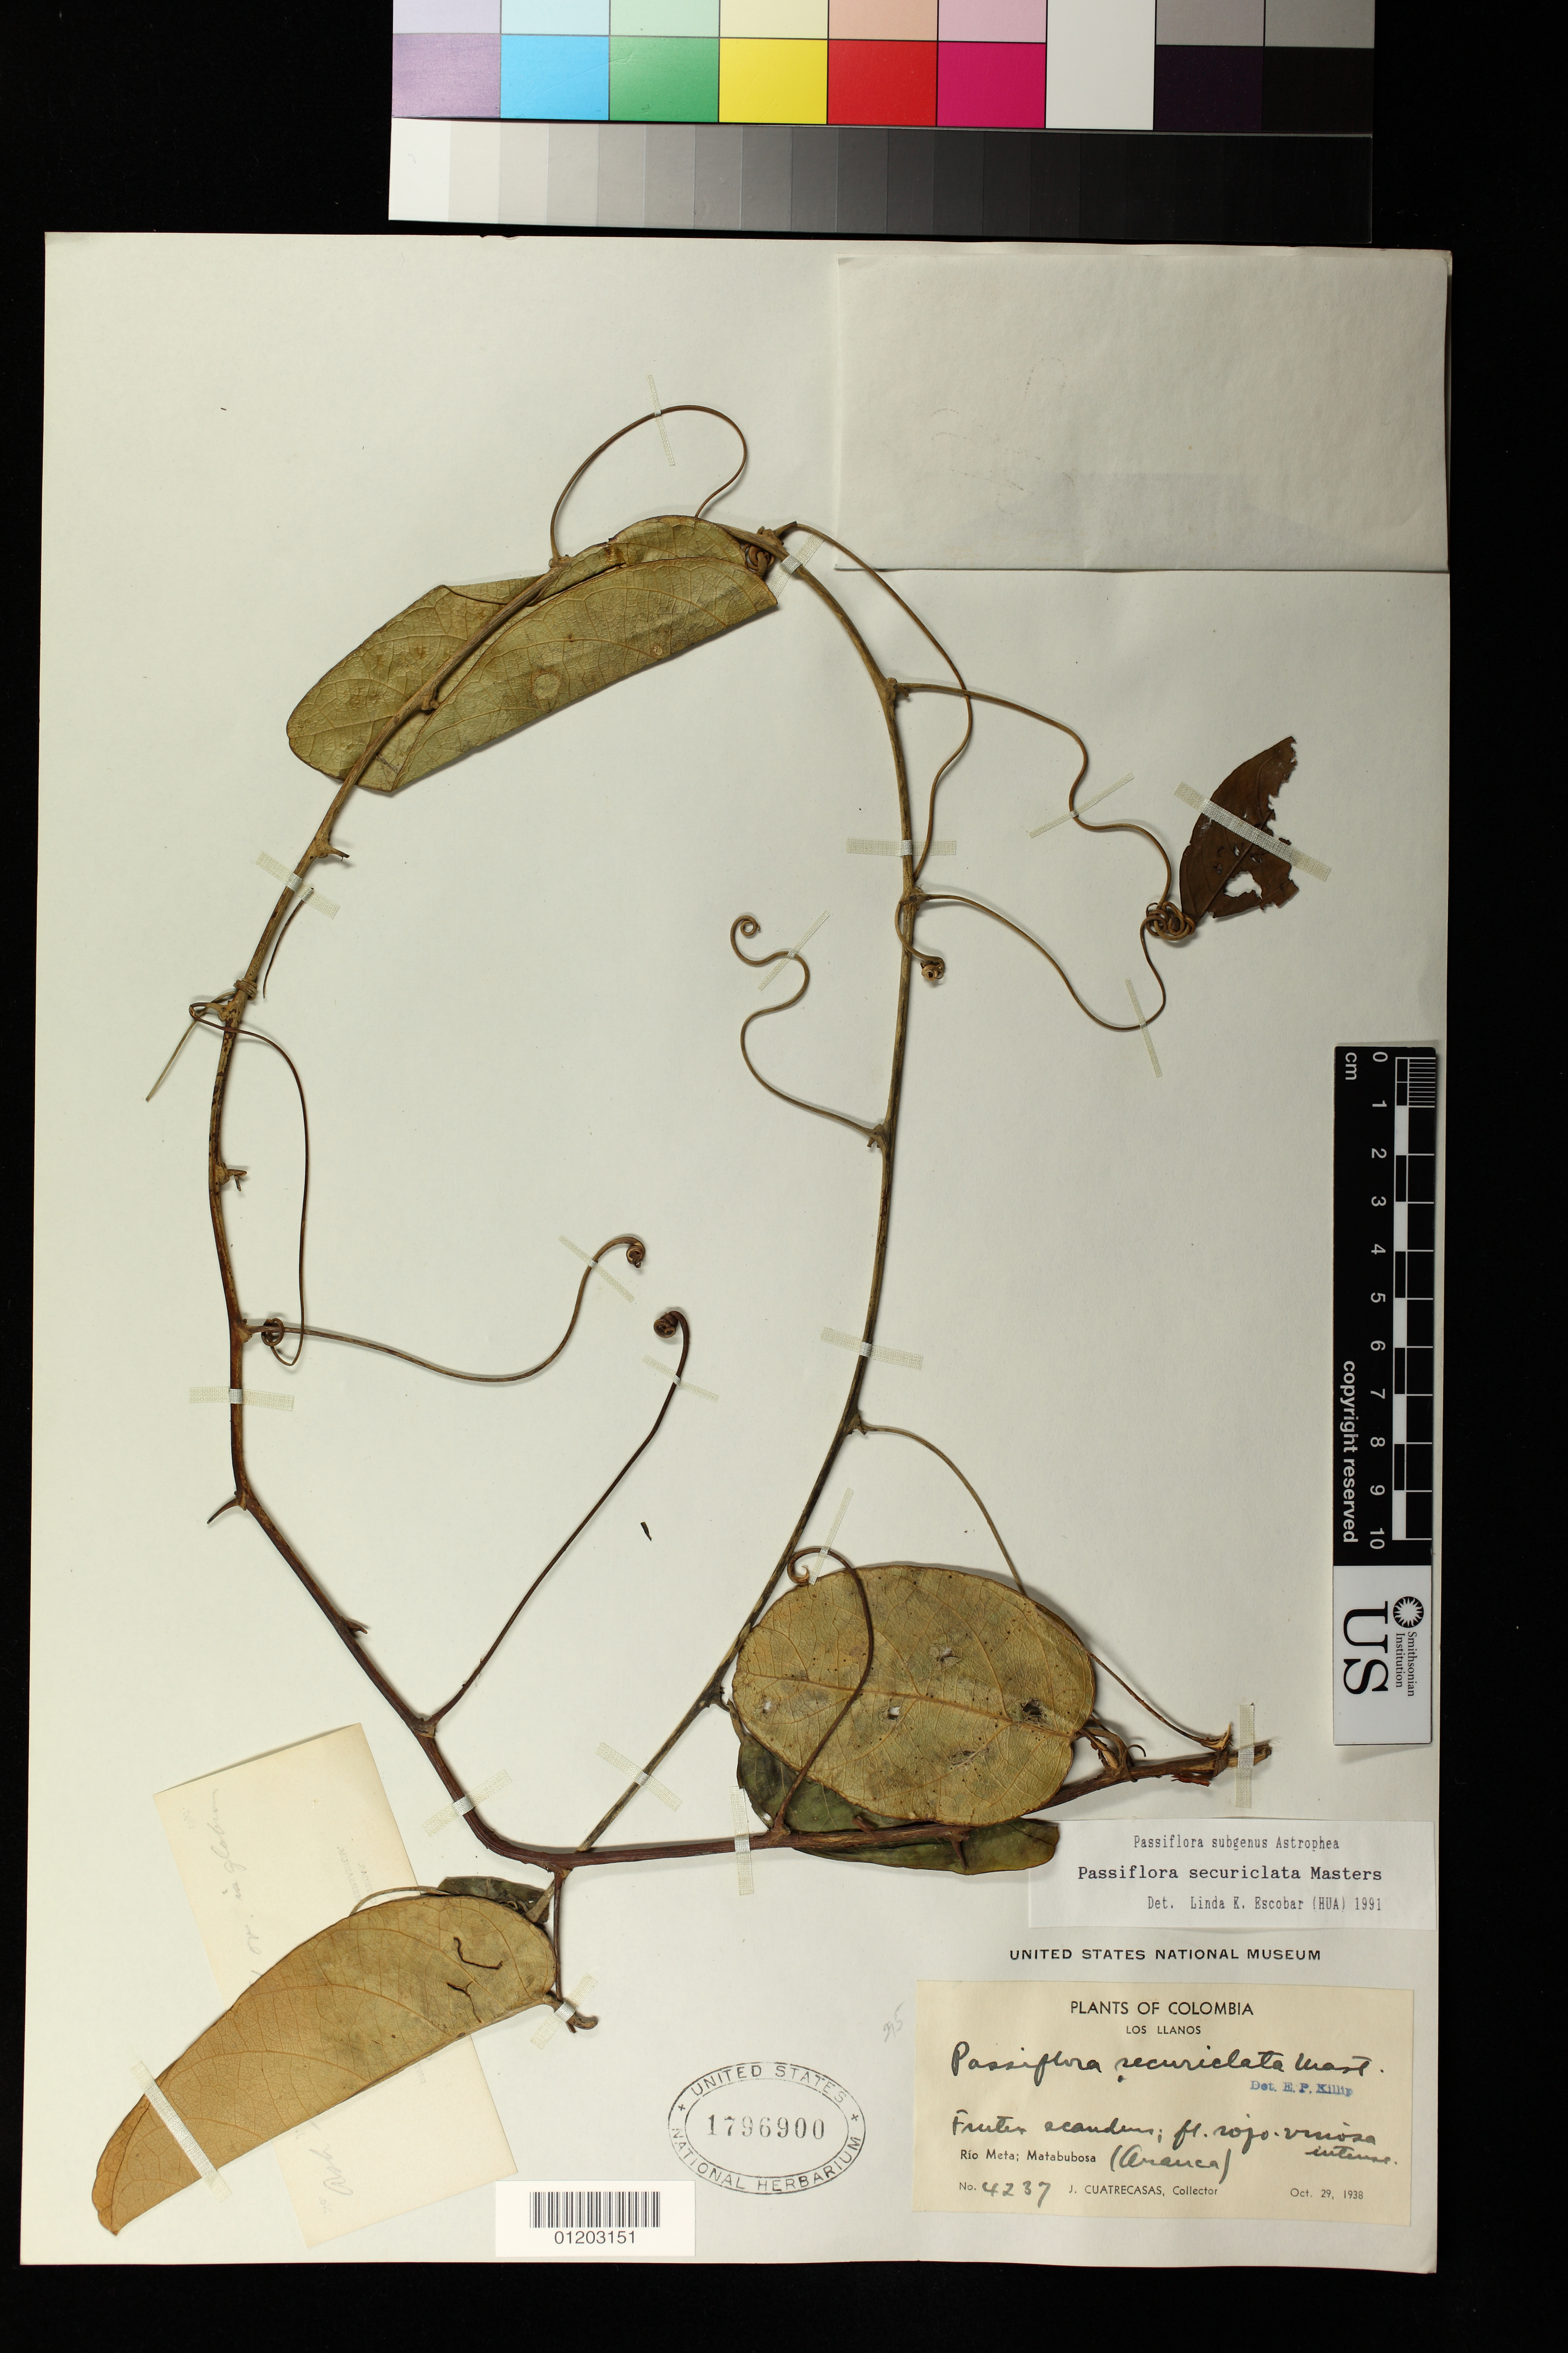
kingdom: Plantae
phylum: Tracheophyta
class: Magnoliopsida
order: Malpighiales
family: Passifloraceae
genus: Passiflora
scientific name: Passiflora securiclata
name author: Mast.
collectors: J. Cuatrecasas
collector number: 4237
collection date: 1938-10-29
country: Colombia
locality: Rio Meta, Matabubosa, Los Llanos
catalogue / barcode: US 1796900